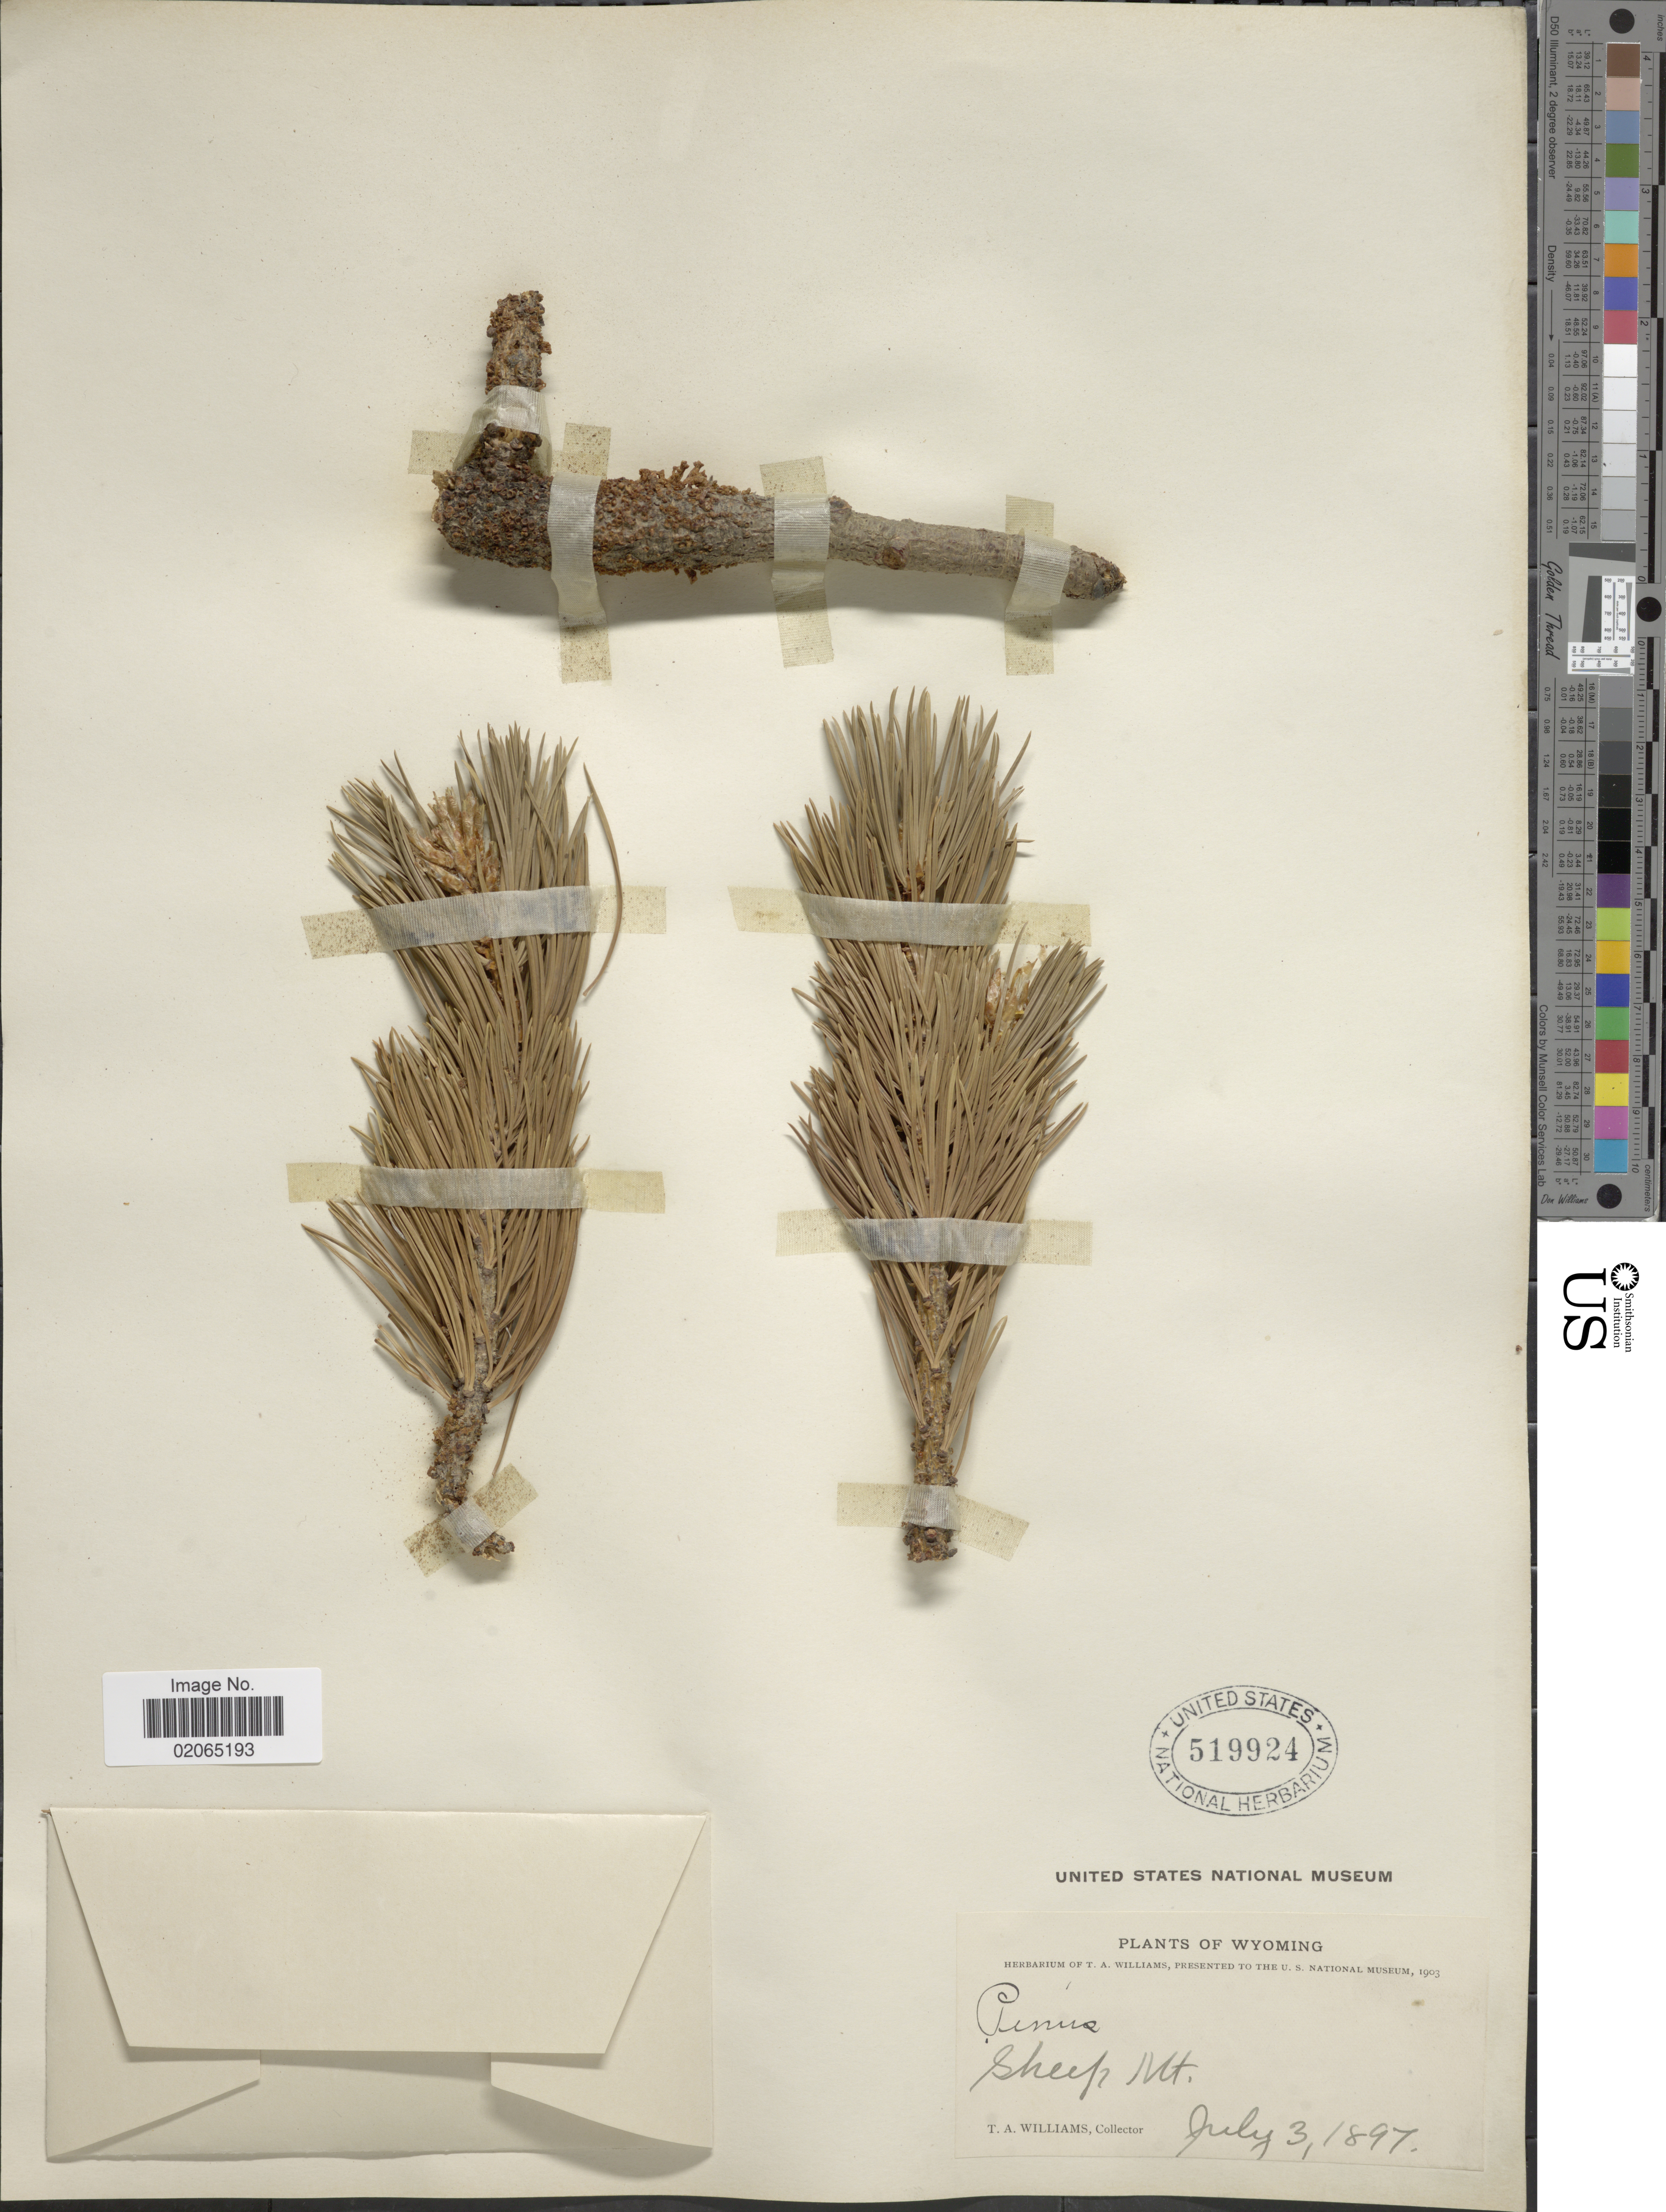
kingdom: Plantae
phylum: Tracheophyta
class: Pinopsida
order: Pinales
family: Pinaceae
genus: Pinus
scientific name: Pinus sp.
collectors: T. A. Williams (herbarium)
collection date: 1897-07-03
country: United States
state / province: Wyoming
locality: Sheep Mt.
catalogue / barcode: US 519924